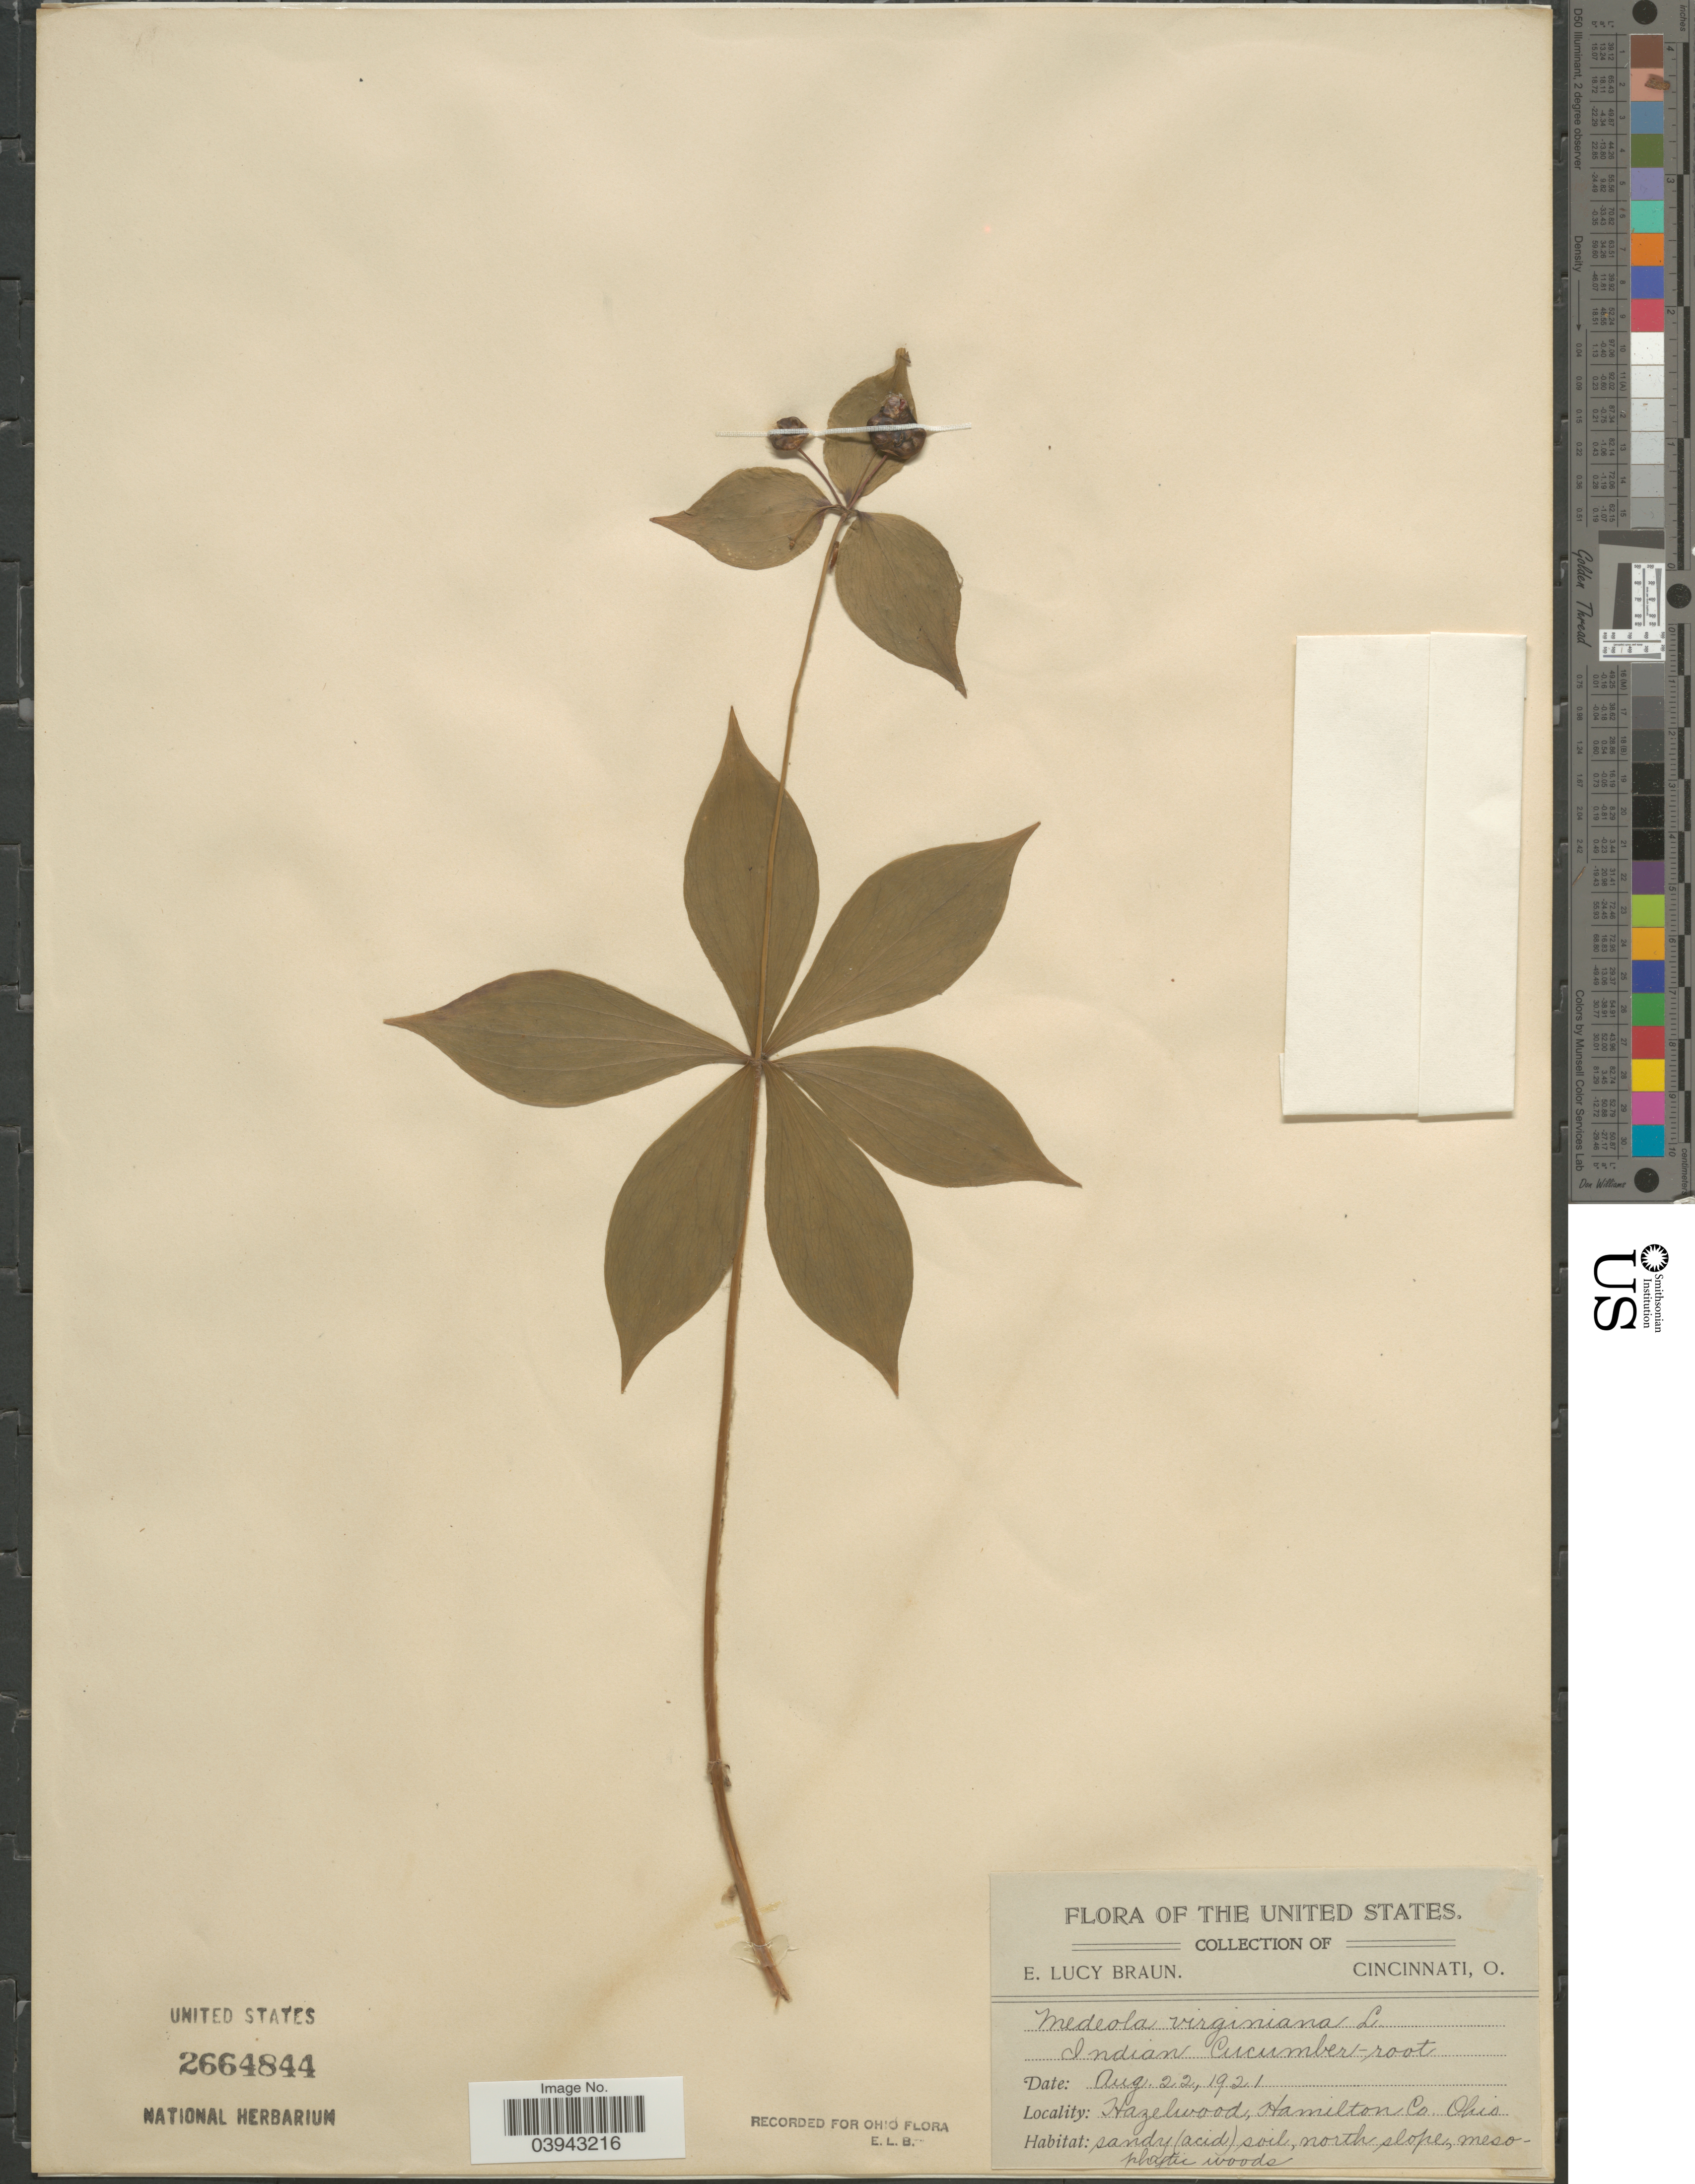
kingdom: Plantae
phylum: Tracheophyta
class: Liliopsida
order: Liliales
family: Liliaceae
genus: Medeola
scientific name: Medeola virginiana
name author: (L.) Desf.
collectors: E. L. Braun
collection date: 1921-08-22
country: United States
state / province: Ohio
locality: Hazelwood, Hamilton Co.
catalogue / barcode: US 2664844